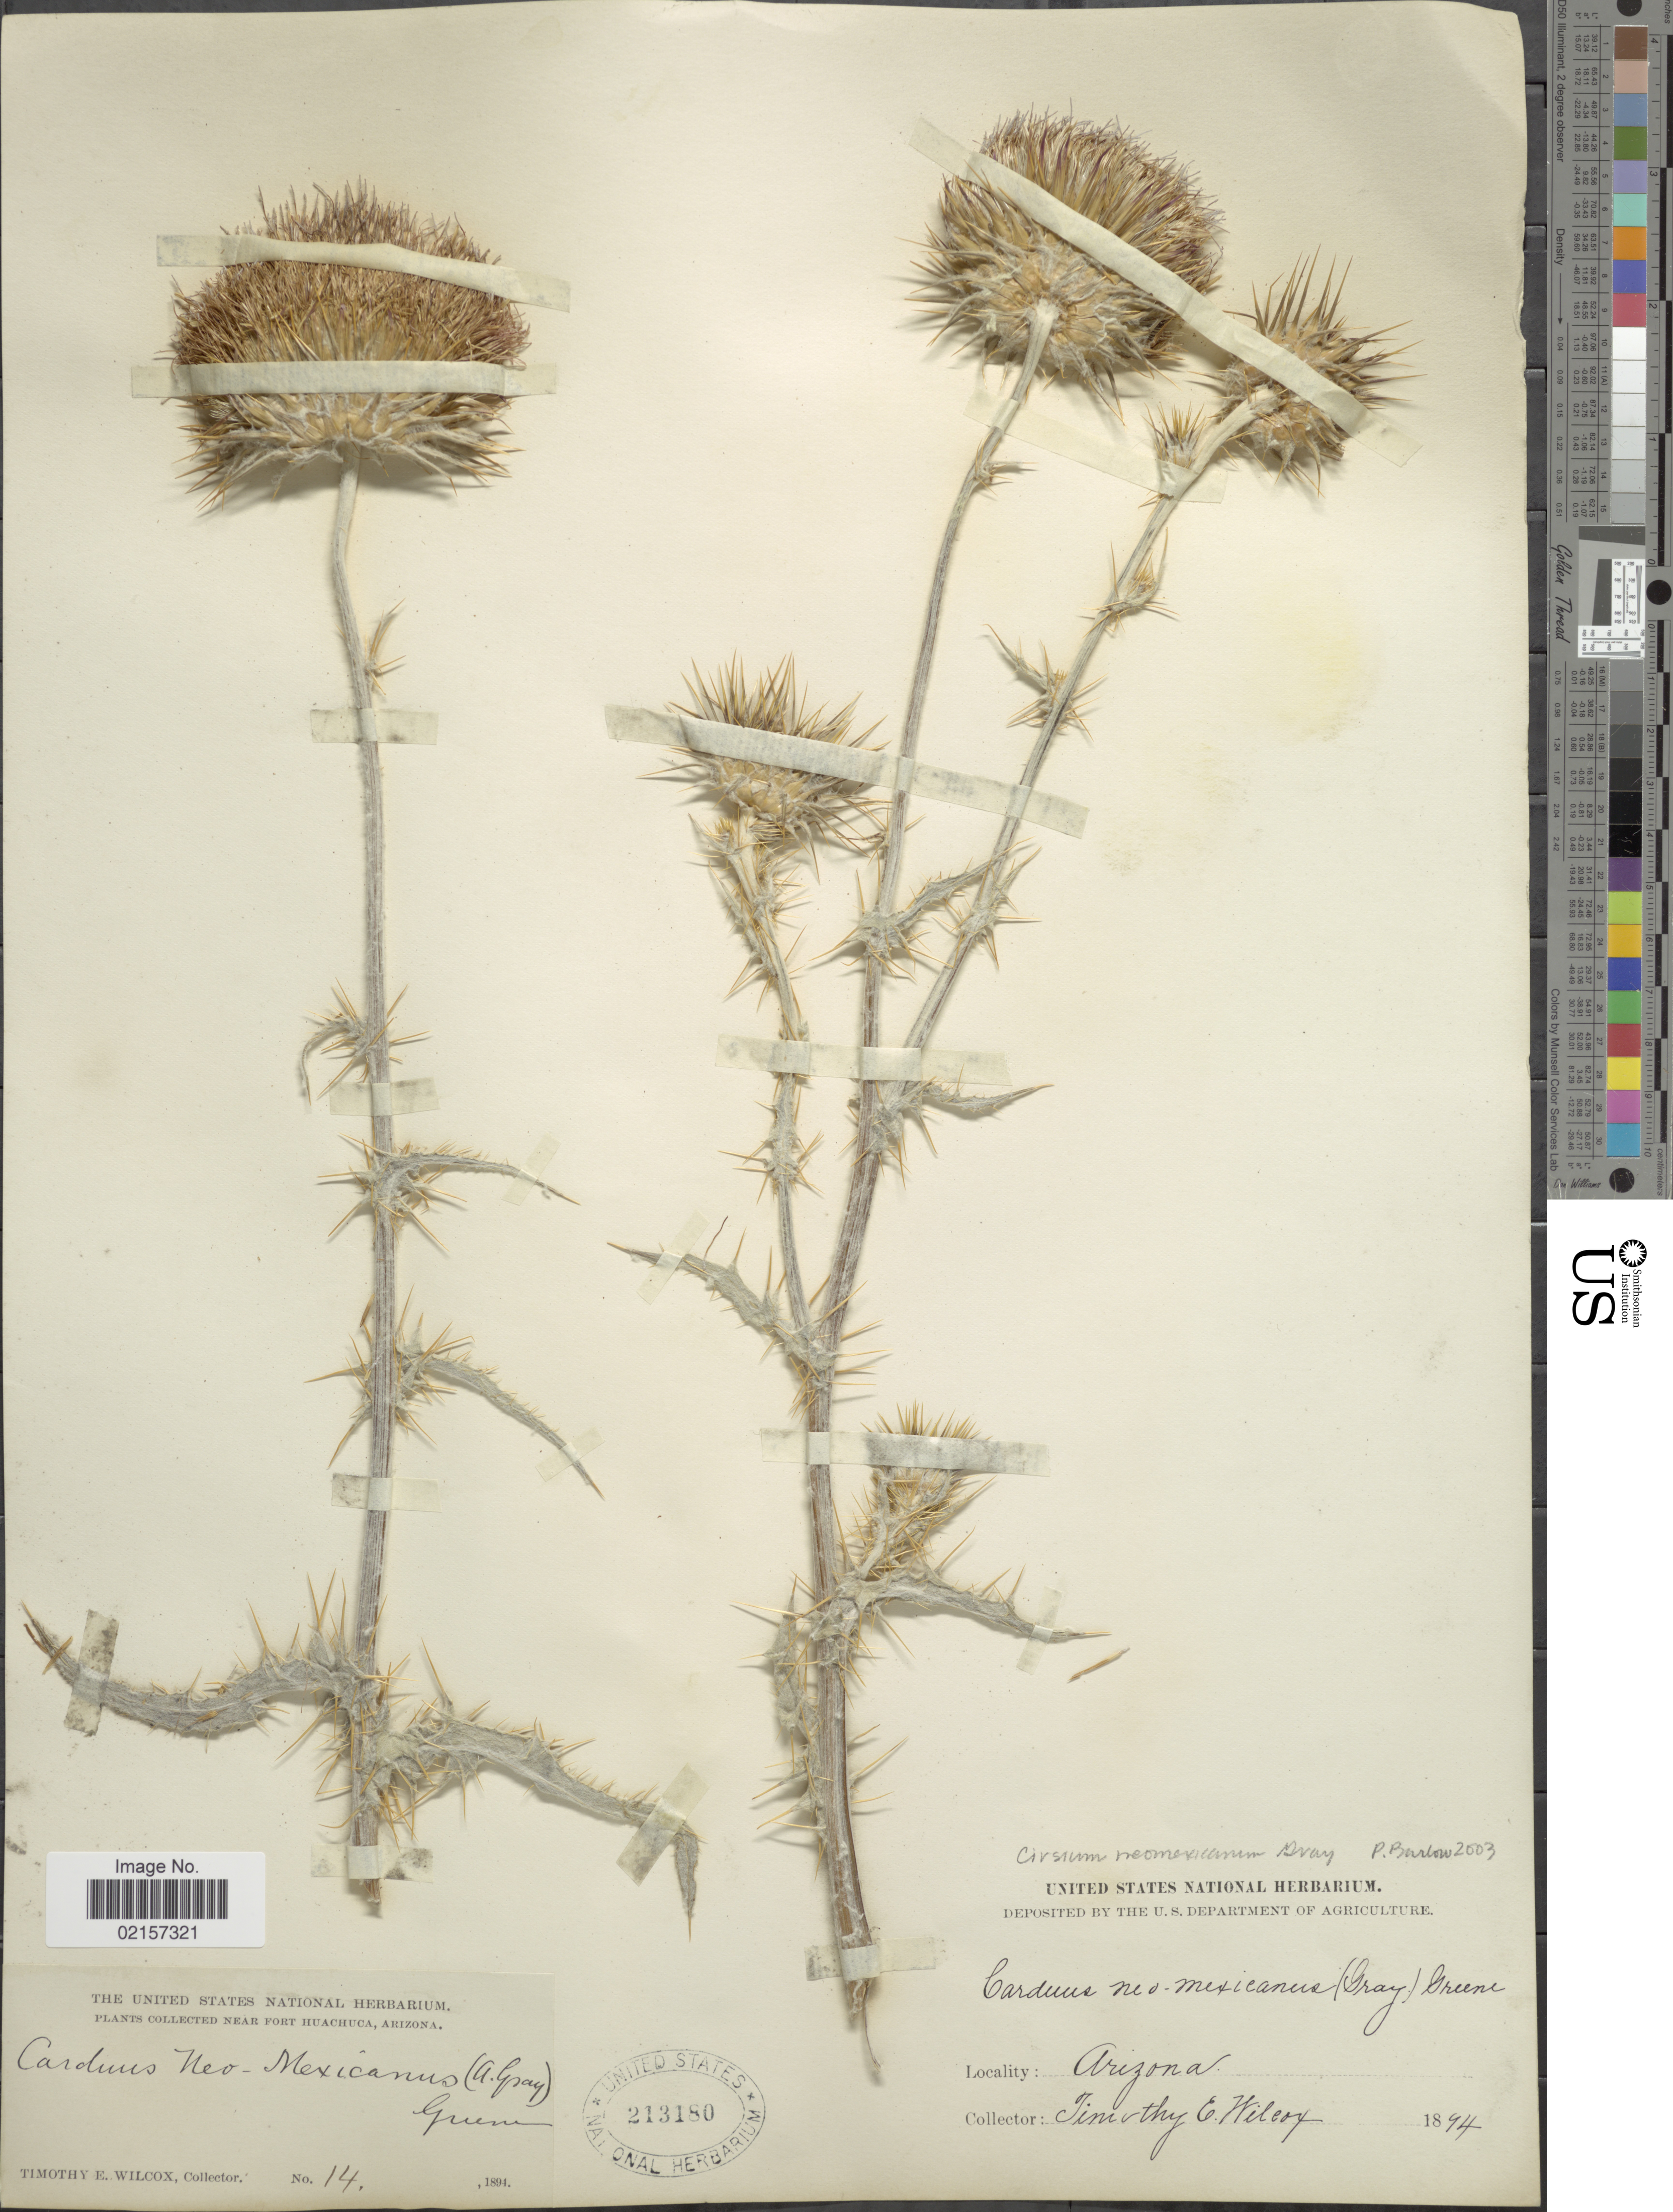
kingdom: Plantae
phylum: Tracheophyta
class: Magnoliopsida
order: Asterales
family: Asteraceae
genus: Cirsium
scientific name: Cirsium neomexicanum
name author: A. Gray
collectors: T. E. Wilcox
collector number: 14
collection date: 1894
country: United States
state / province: Arizona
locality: Near Fort Huachuca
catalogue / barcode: US 213180